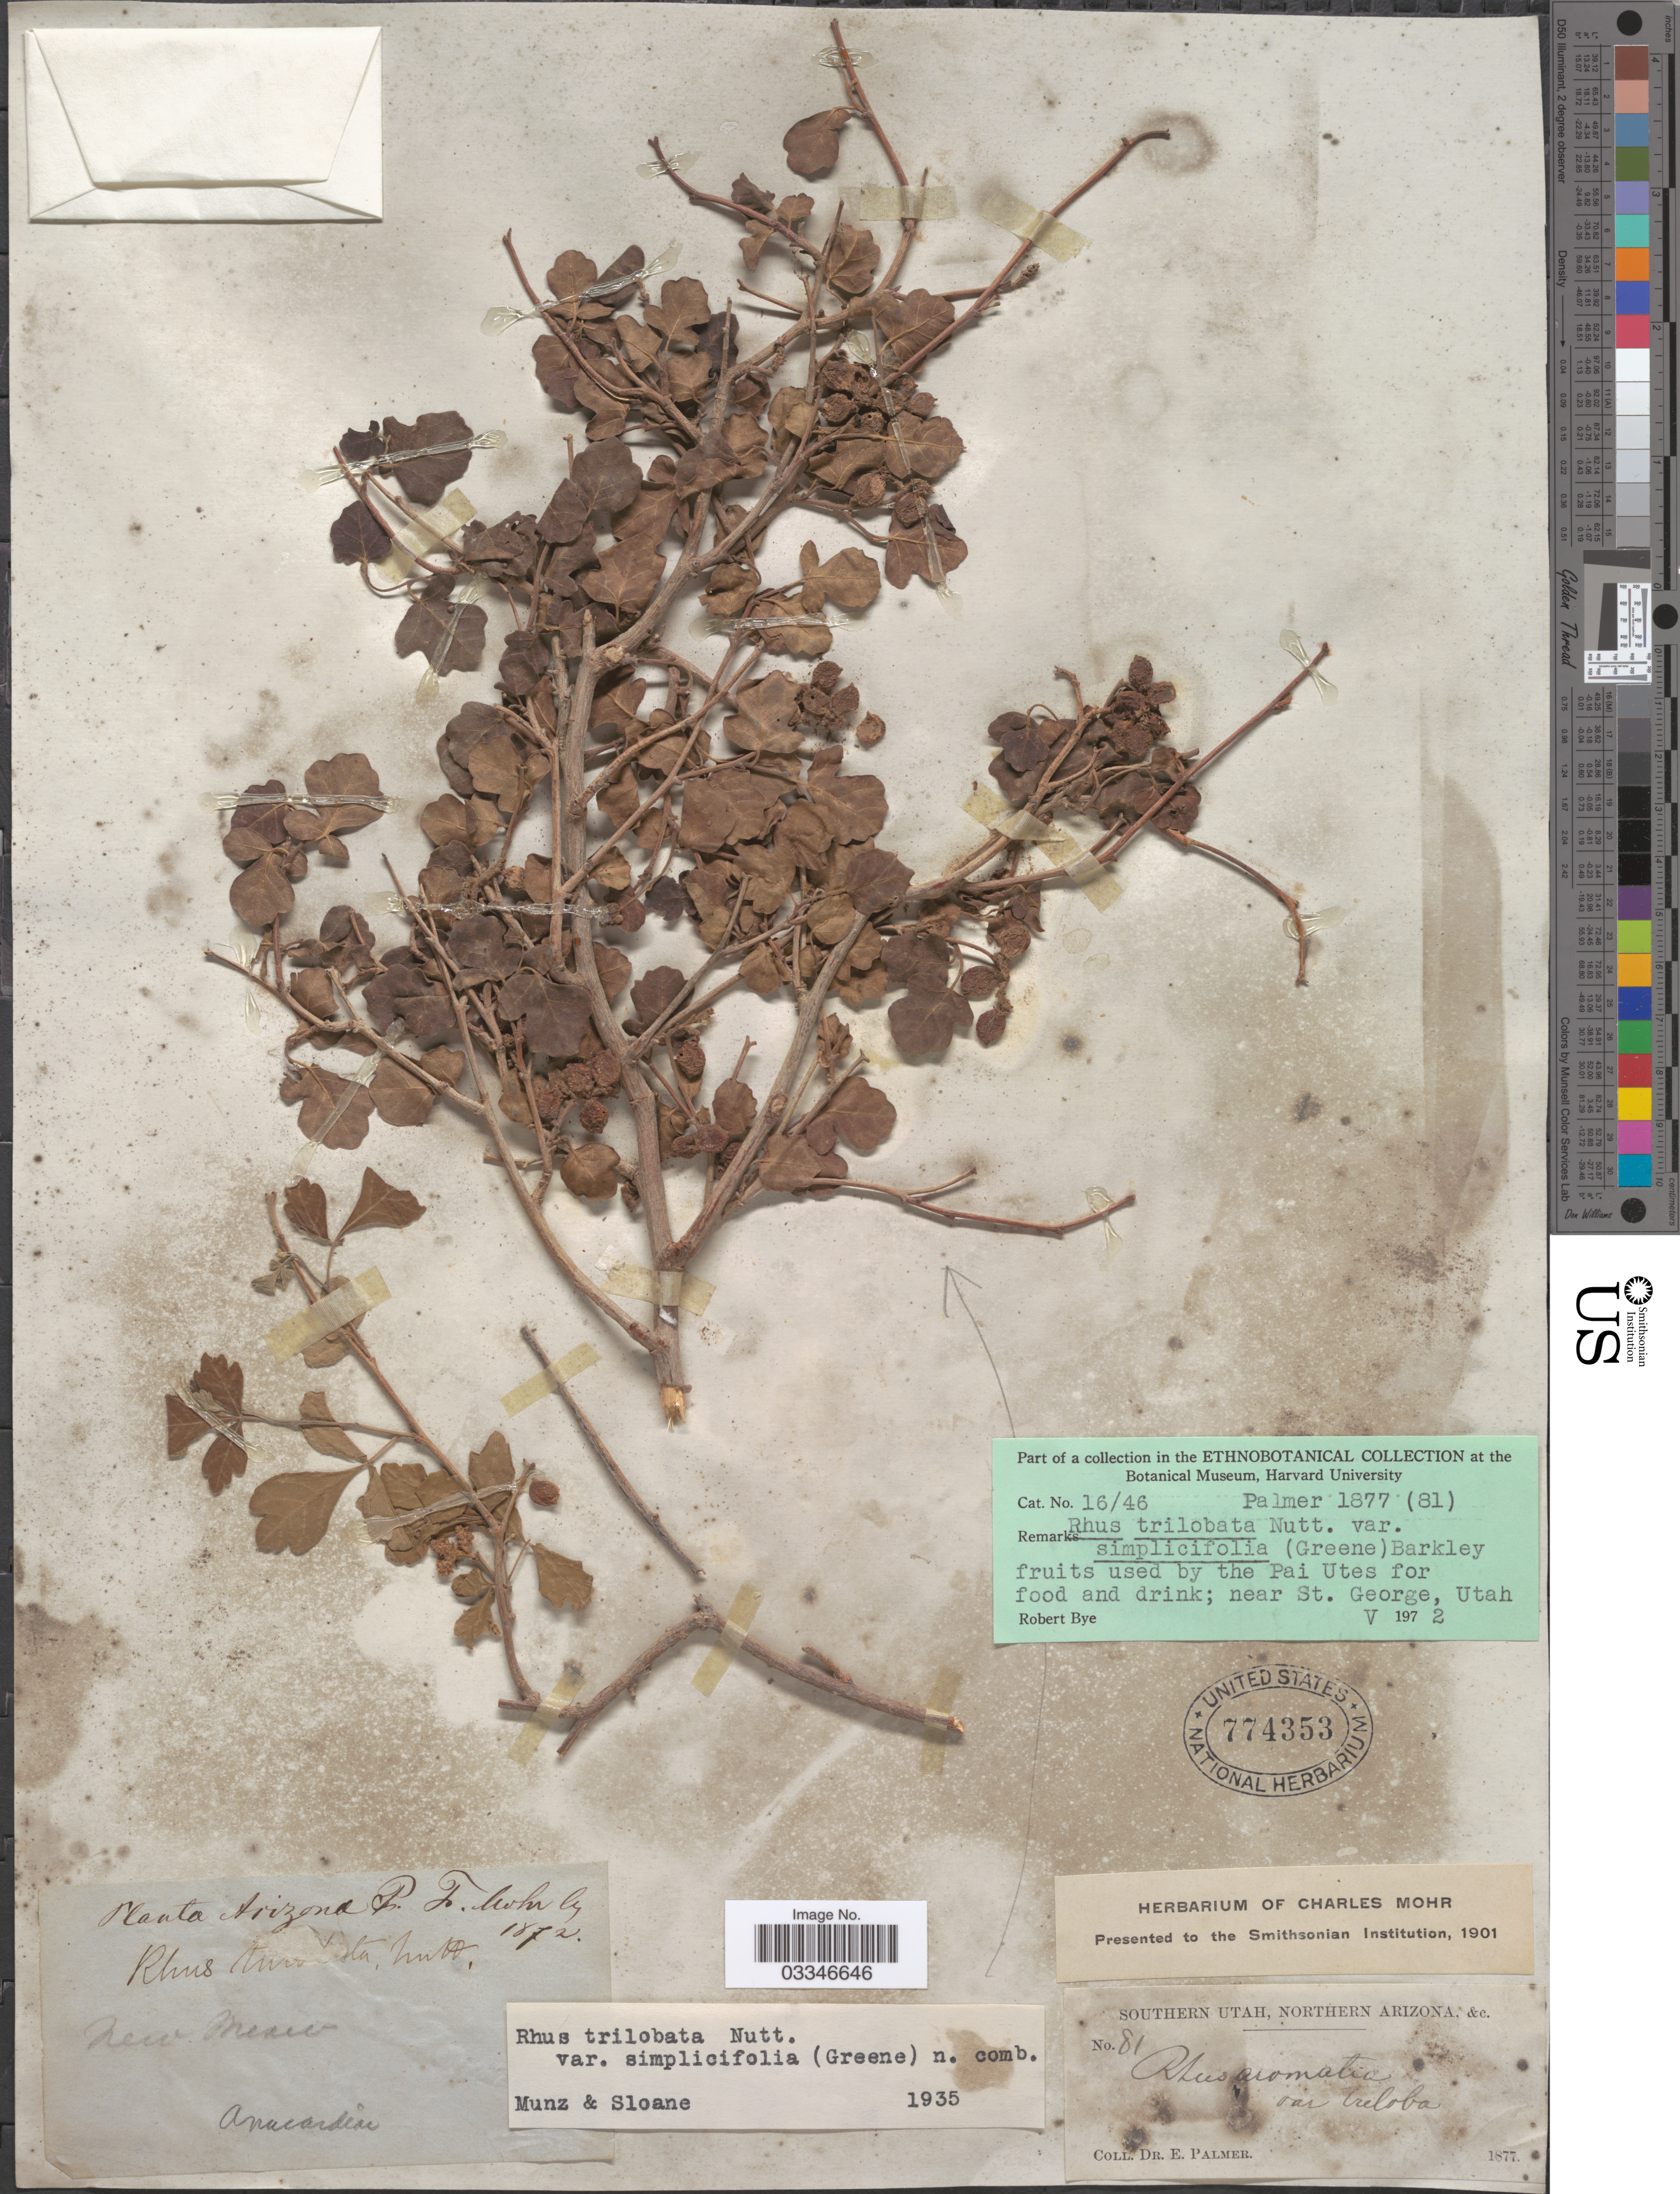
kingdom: Plantae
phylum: Tracheophyta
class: Magnoliopsida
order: Sapindales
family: Anacardiaceae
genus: Rhus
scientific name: Rhus trilobata var. simplicifolia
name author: (Greene) F.A. Barkley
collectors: F. Mohr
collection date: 1872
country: United States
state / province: New Mexico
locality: Arizona. Anacardin [unsure placement] [interpreted].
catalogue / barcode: US 774353-2